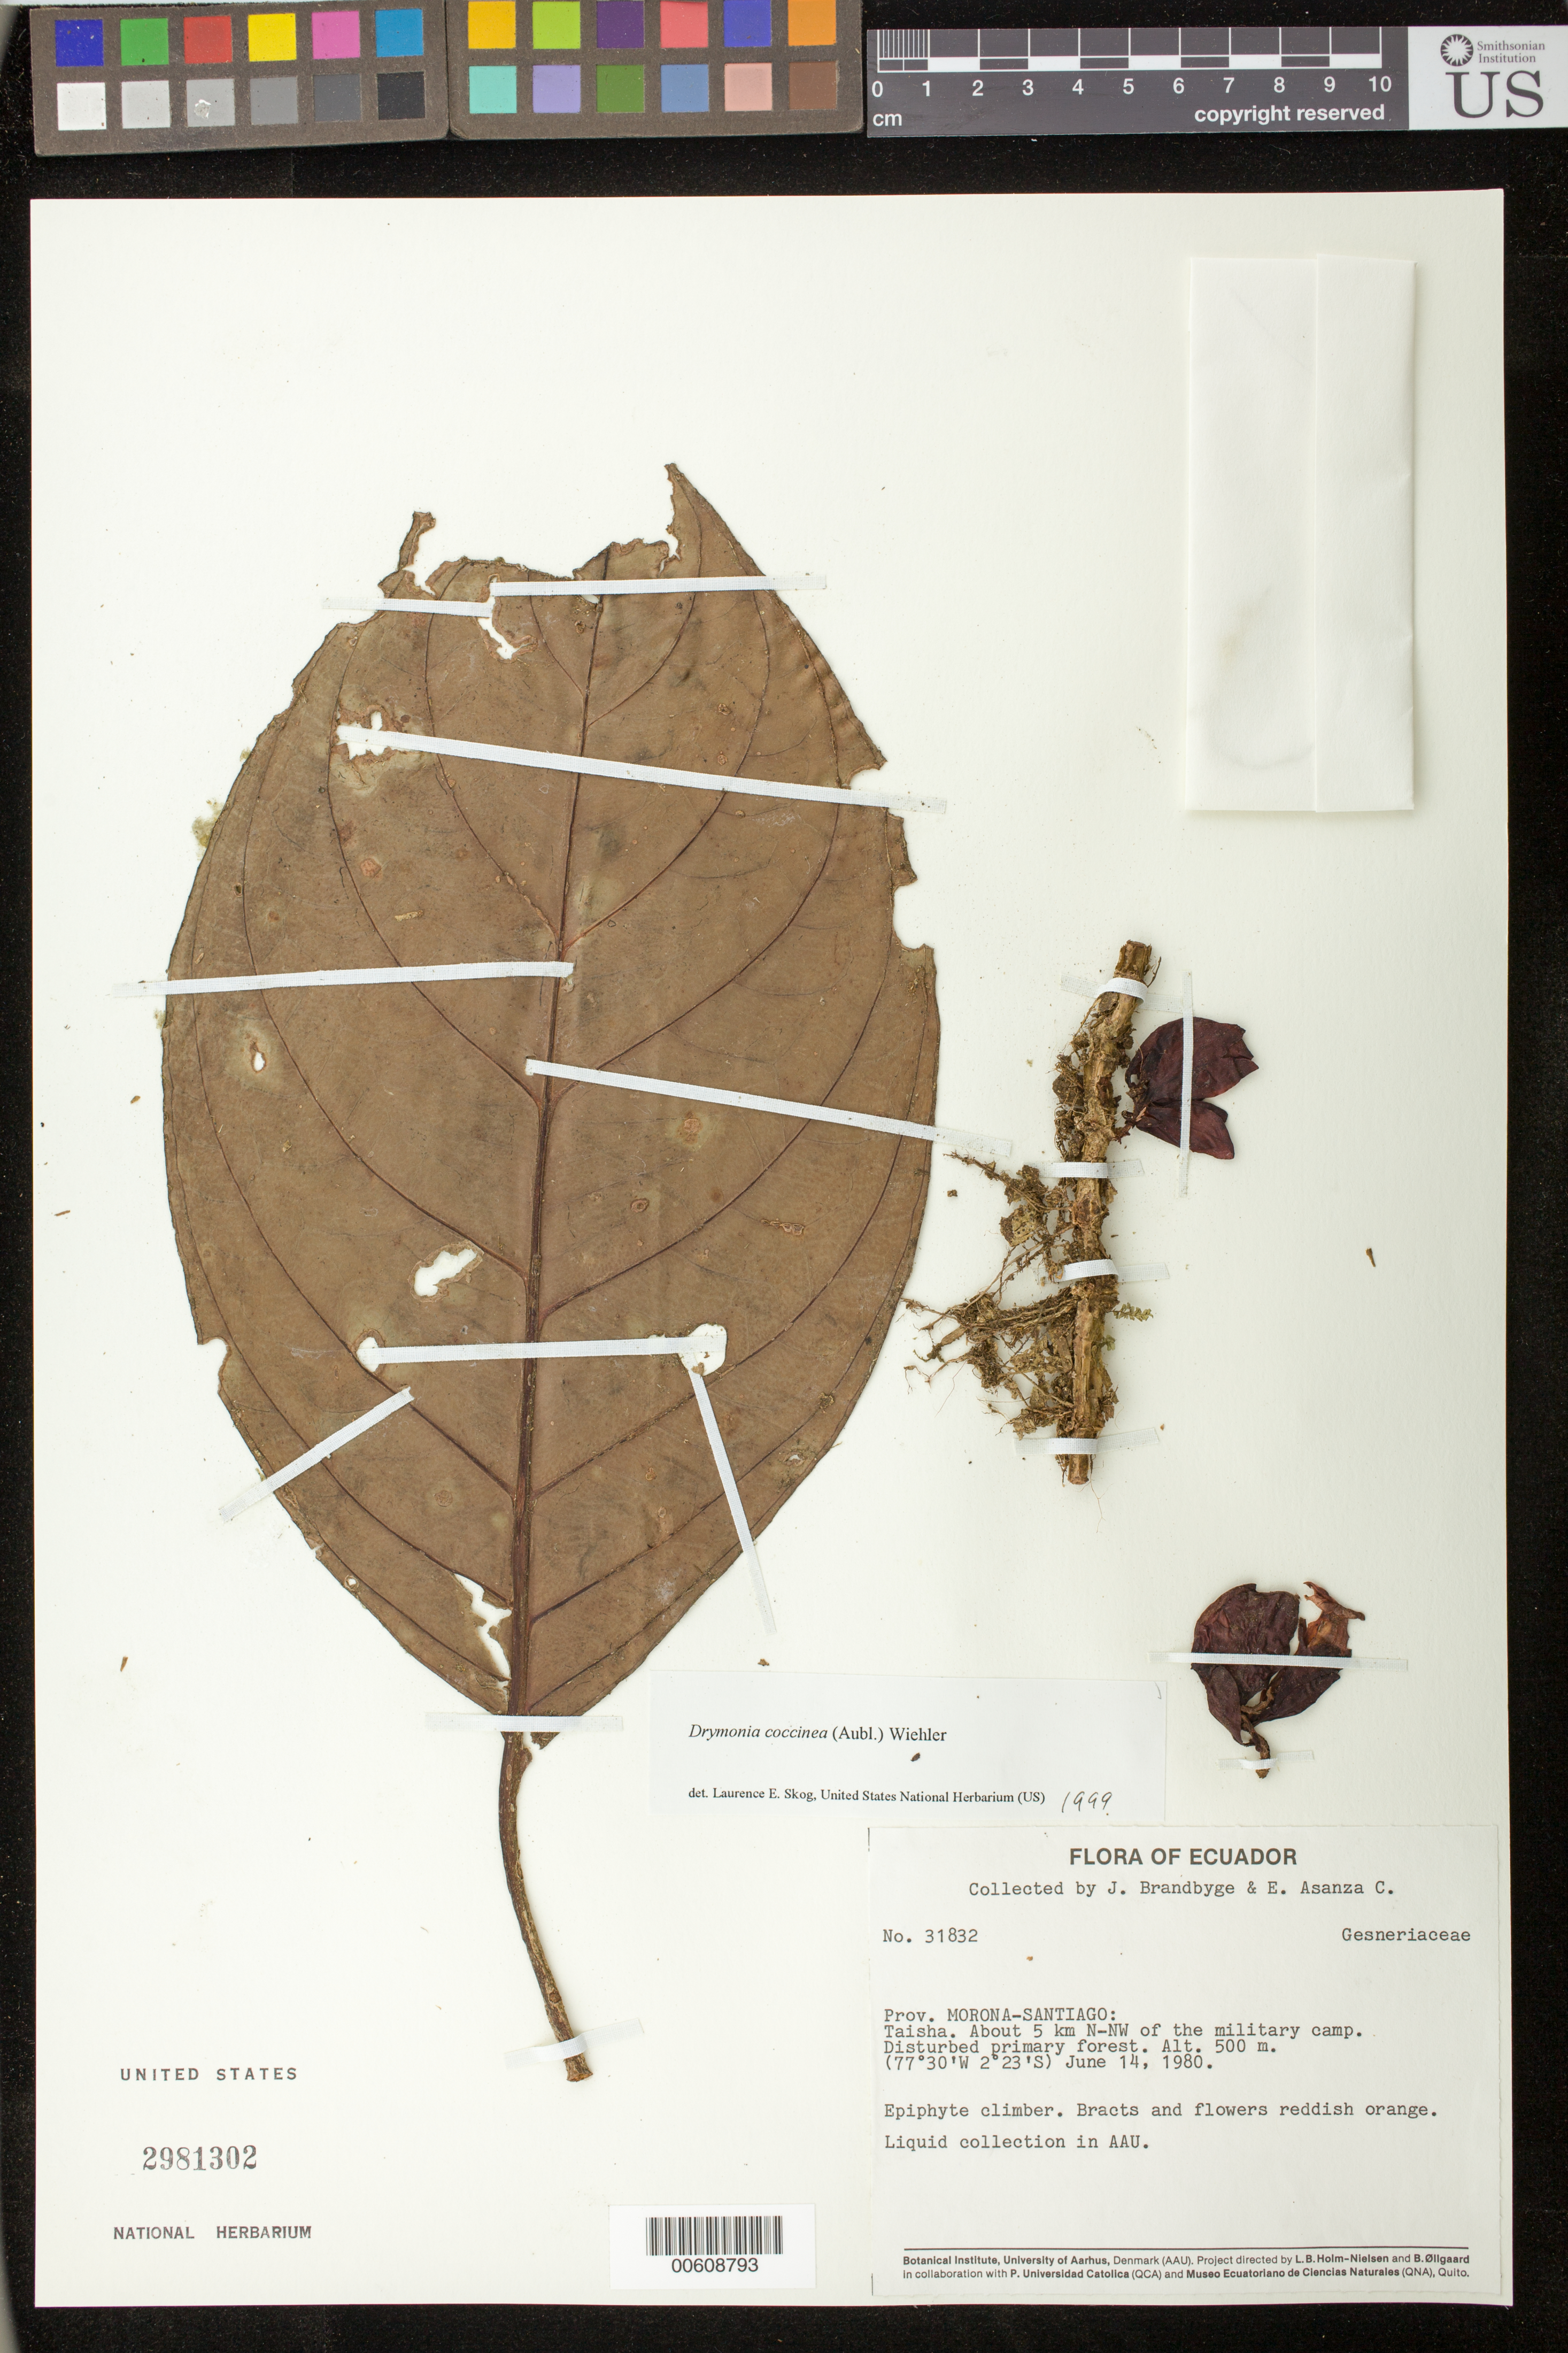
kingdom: Plantae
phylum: Tracheophyta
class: Magnoliopsida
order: Lamiales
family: Gesneriaceae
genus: Drymonia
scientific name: Drymonia coccinea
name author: (Aubl.) Wiehler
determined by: Skog, Laurence E.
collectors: J. Brandbyge & E. Asanza C.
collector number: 31832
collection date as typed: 14 Jun 1980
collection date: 1980-06-14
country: Ecuador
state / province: Morona-Santiago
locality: Taisha, about 5 km N-NW of the military camp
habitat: Disturbed primary forest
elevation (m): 500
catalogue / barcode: US 2981302